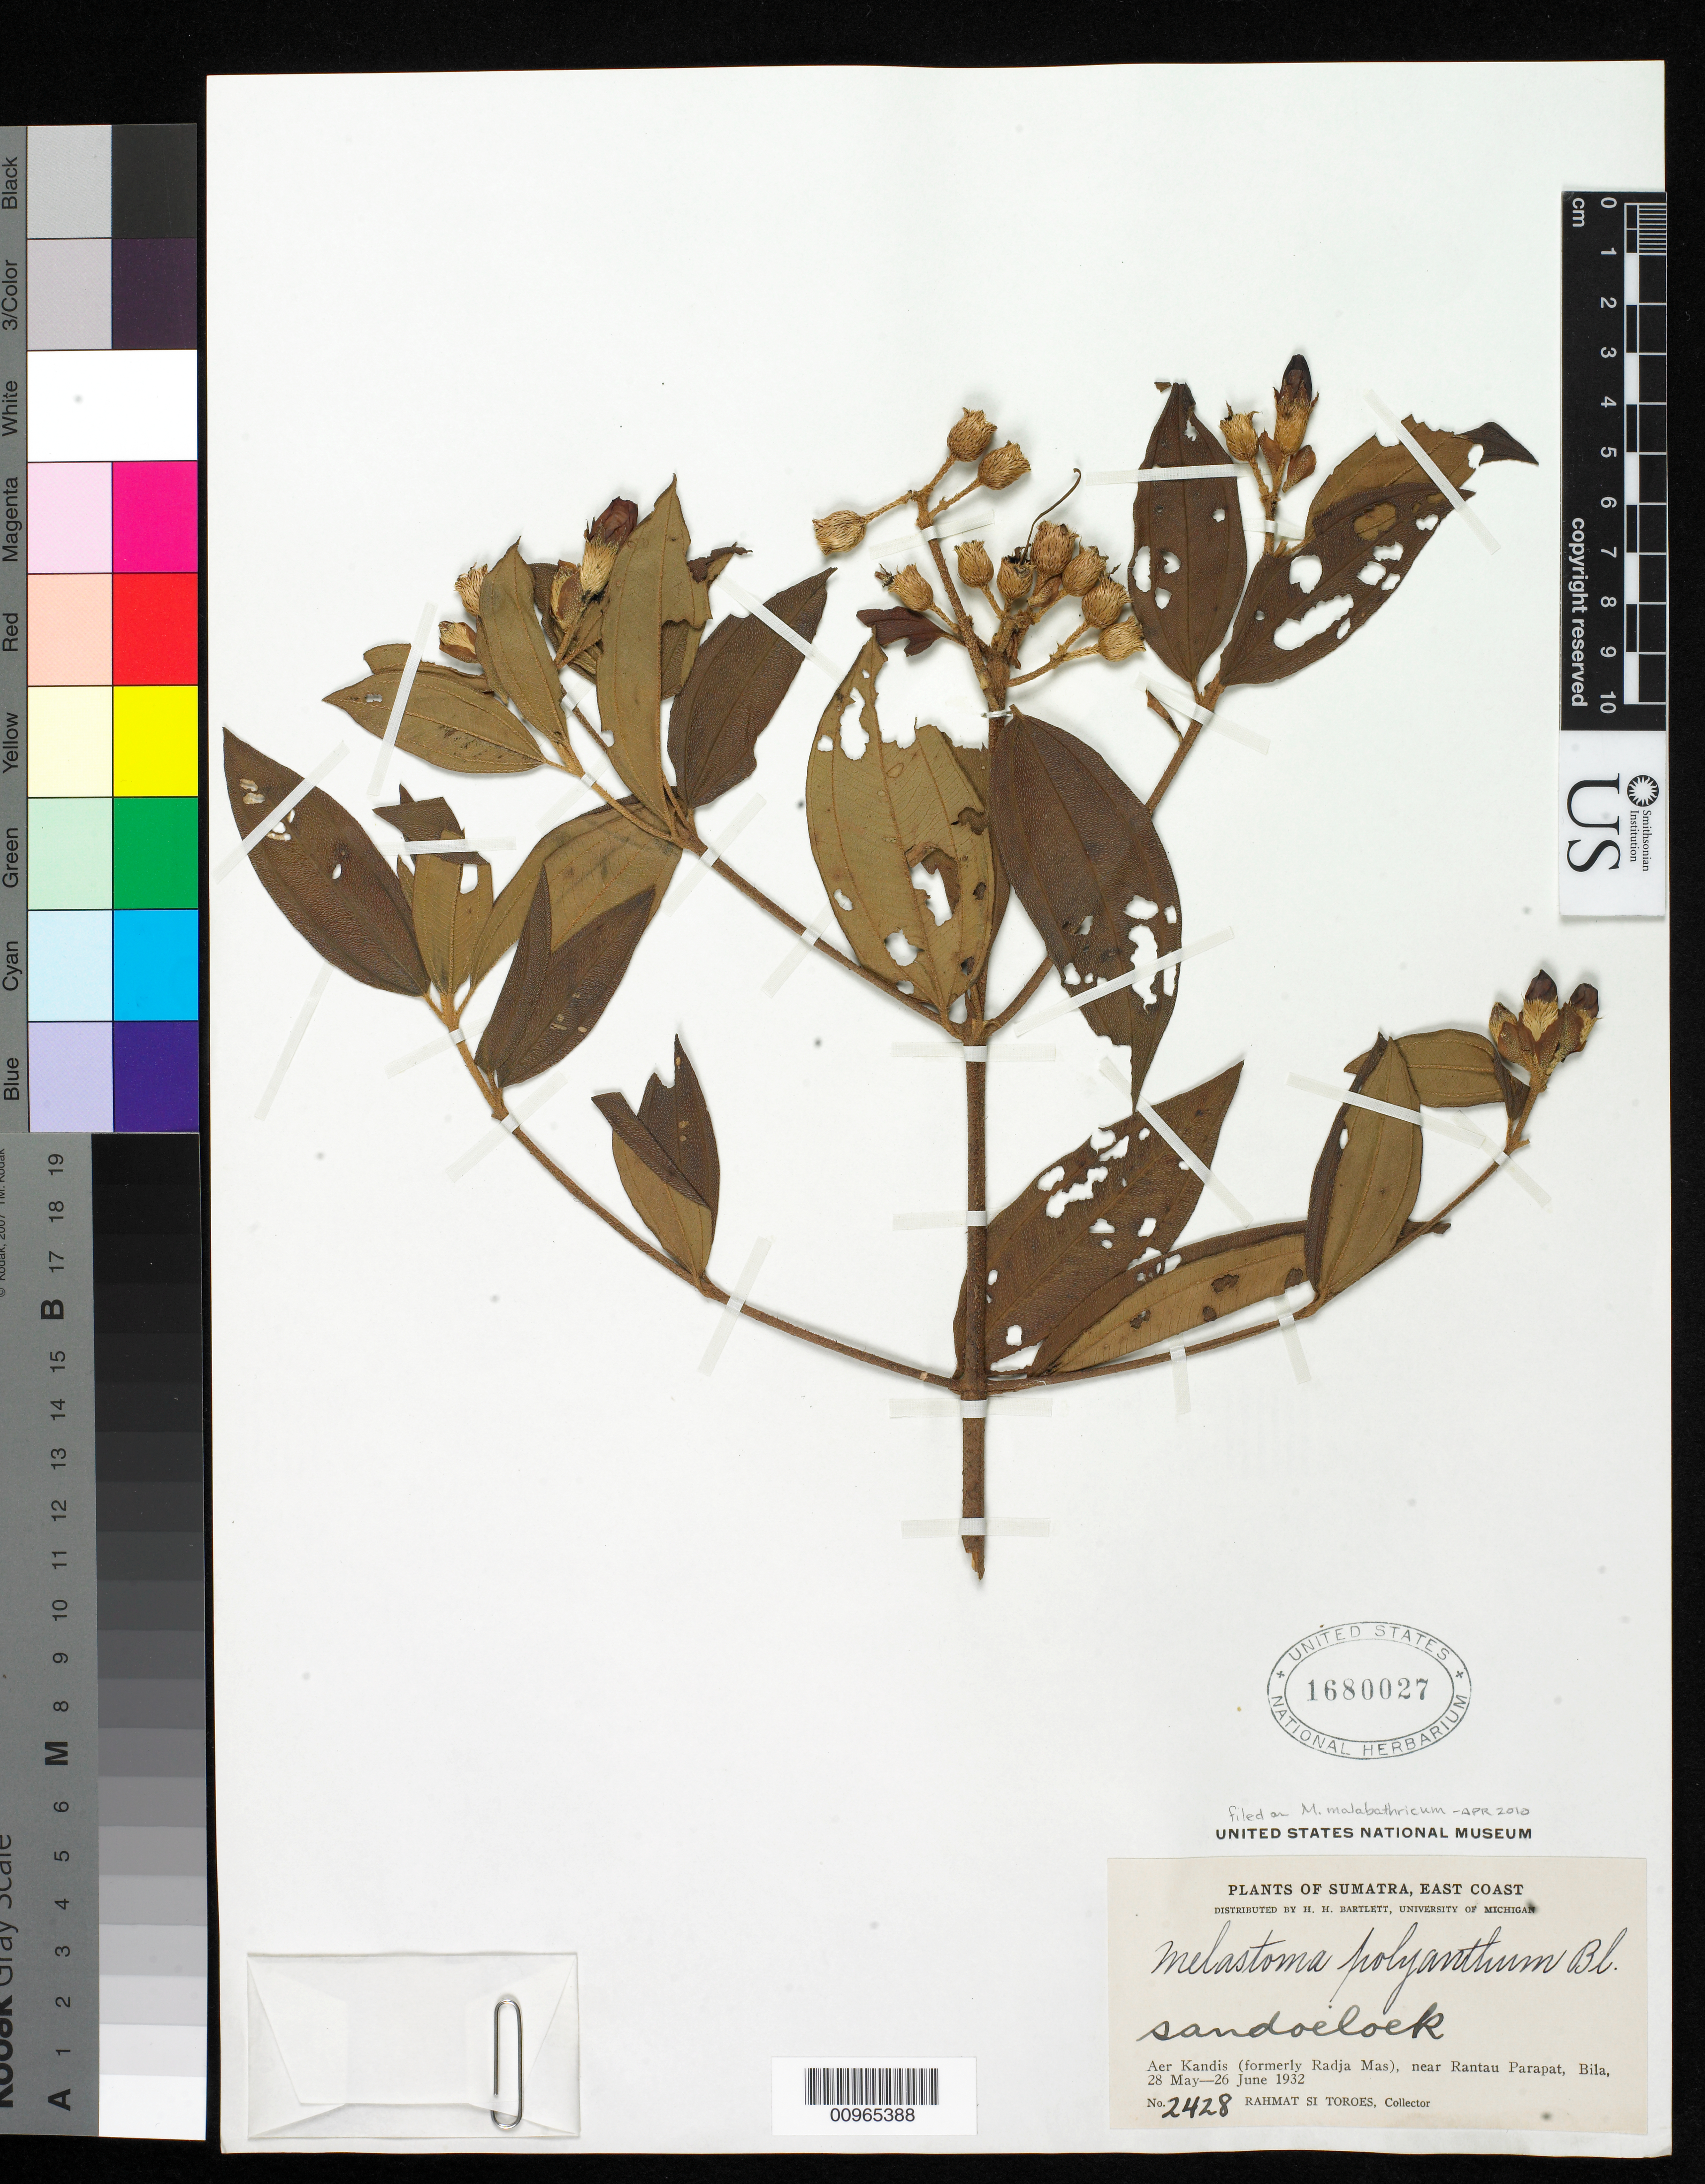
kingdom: Plantae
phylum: Tracheophyta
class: Magnoliopsida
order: Myrtales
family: Melastomataceae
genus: Melastoma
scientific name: Melastoma malabathricum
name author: L.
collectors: Rahmat Si Boeea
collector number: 2428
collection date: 1932-05-28/1932-06-26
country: Indonesia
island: Sumatra I.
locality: (East Coast) Aer Kandis (formerly Radja Mas), near Rantau Parapat, Bila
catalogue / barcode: US 1680027